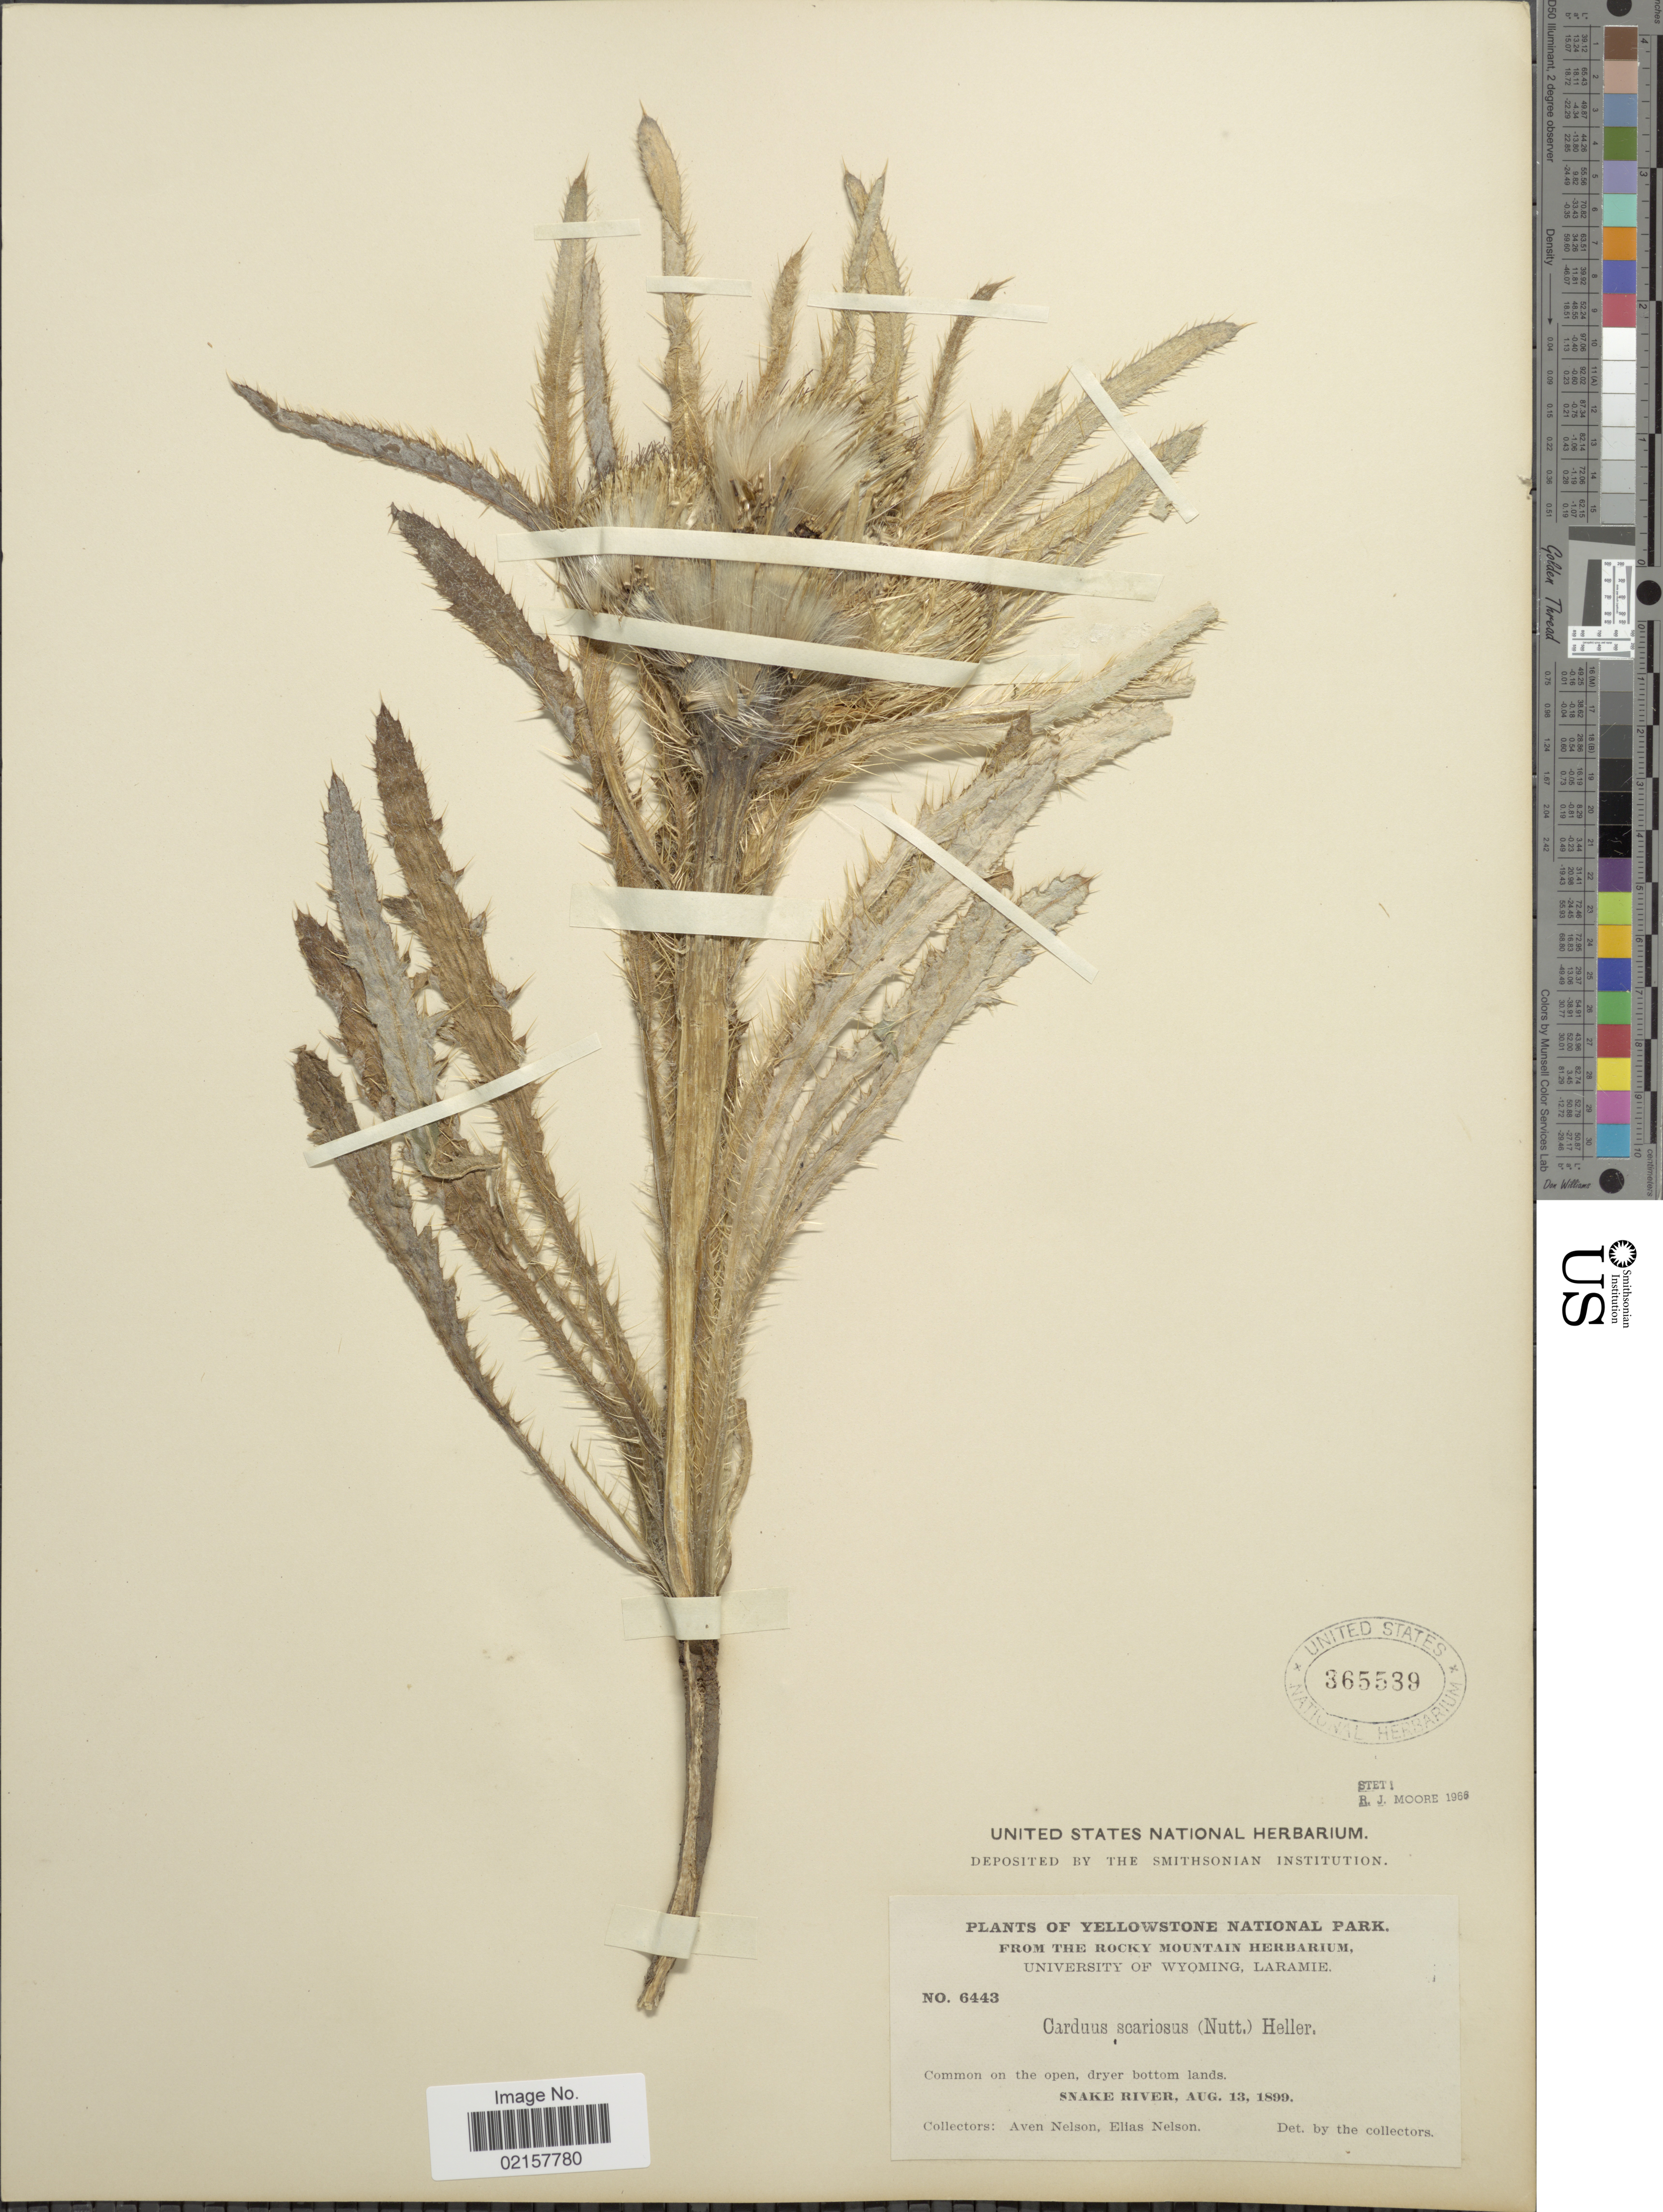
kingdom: Plantae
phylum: Tracheophyta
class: Magnoliopsida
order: Asterales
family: Asteraceae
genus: Cirsium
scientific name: Cirsium scariosum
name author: Nutt.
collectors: A. Nelson & E. Nelson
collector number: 6443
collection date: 1899-08-13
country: United States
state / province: Wyoming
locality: Yellowstone National Park, common on the open, dryer bottom lands, Snake River.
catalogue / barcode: US 365539